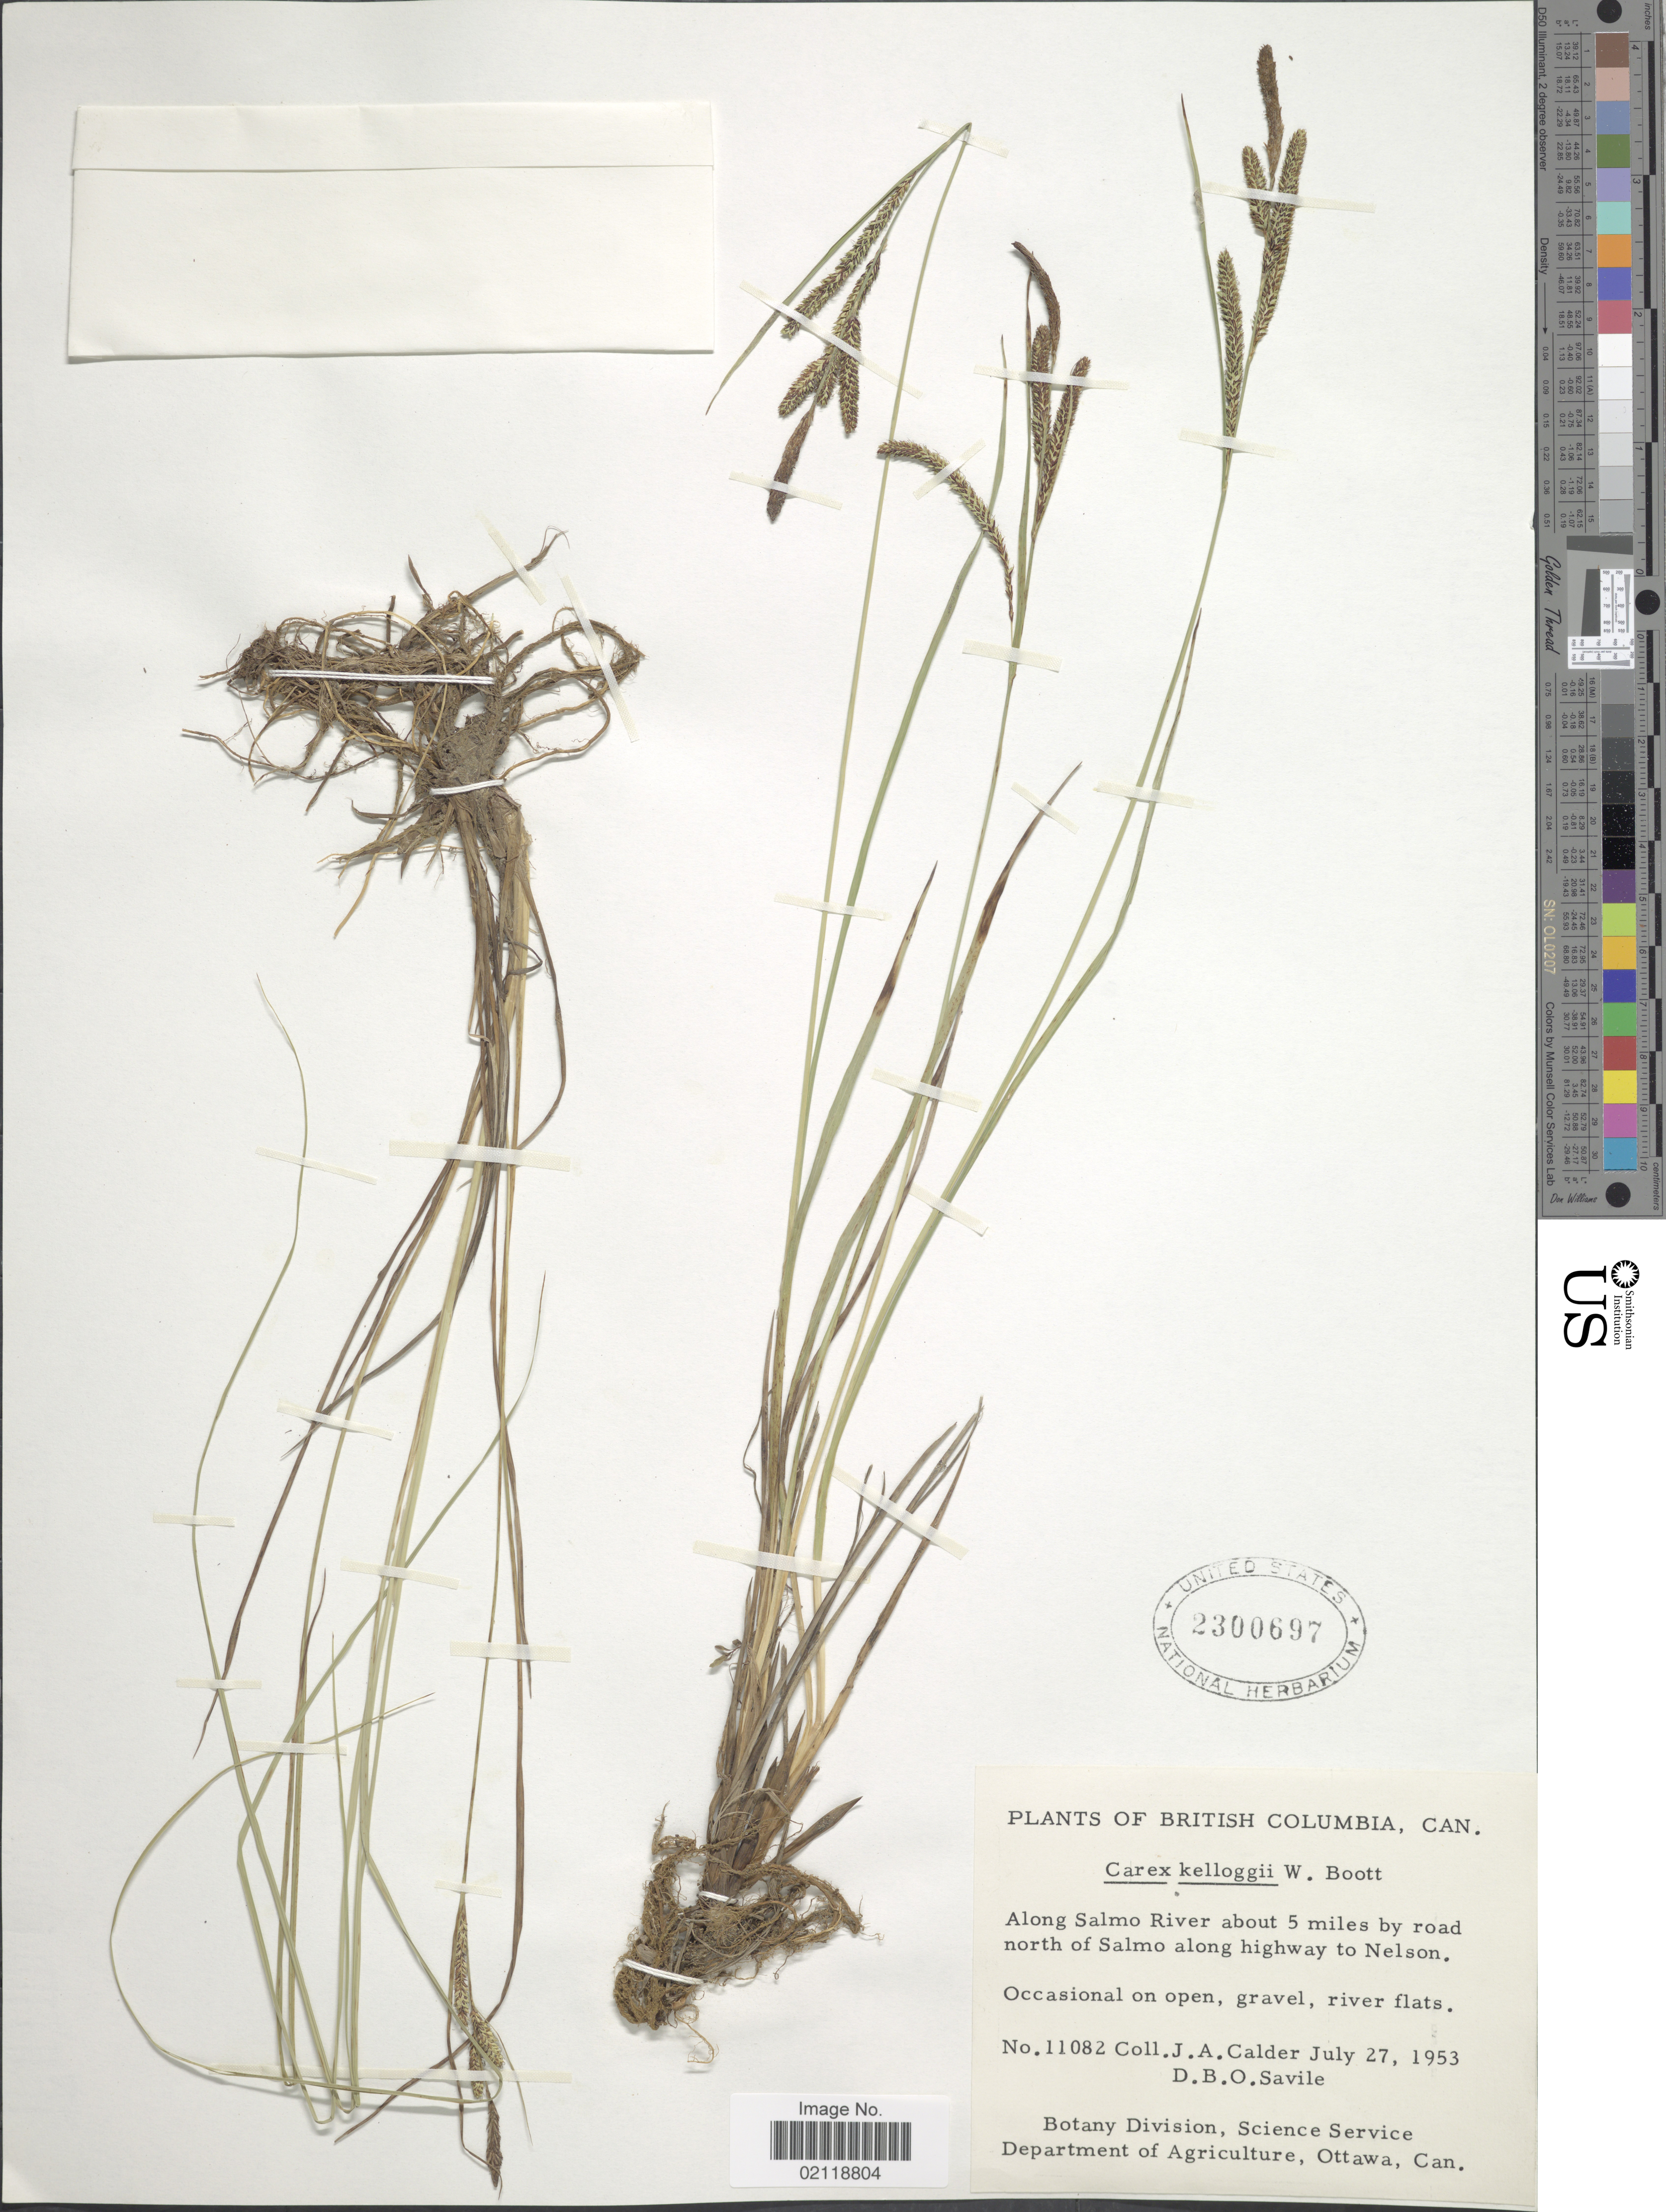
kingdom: Plantae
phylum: Tracheophyta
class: Liliopsida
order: Poales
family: Cyperaceae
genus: Carex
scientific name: Carex kelloggii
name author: W. Boott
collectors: J. A. Calder & D. Savile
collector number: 11082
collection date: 1953-07-27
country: Canada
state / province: British Columbia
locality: Can., along Salmo River about 5 miles by road north of Salmo along highway to Nelson, occasional on open, gravel, river flats.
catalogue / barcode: US 2300697